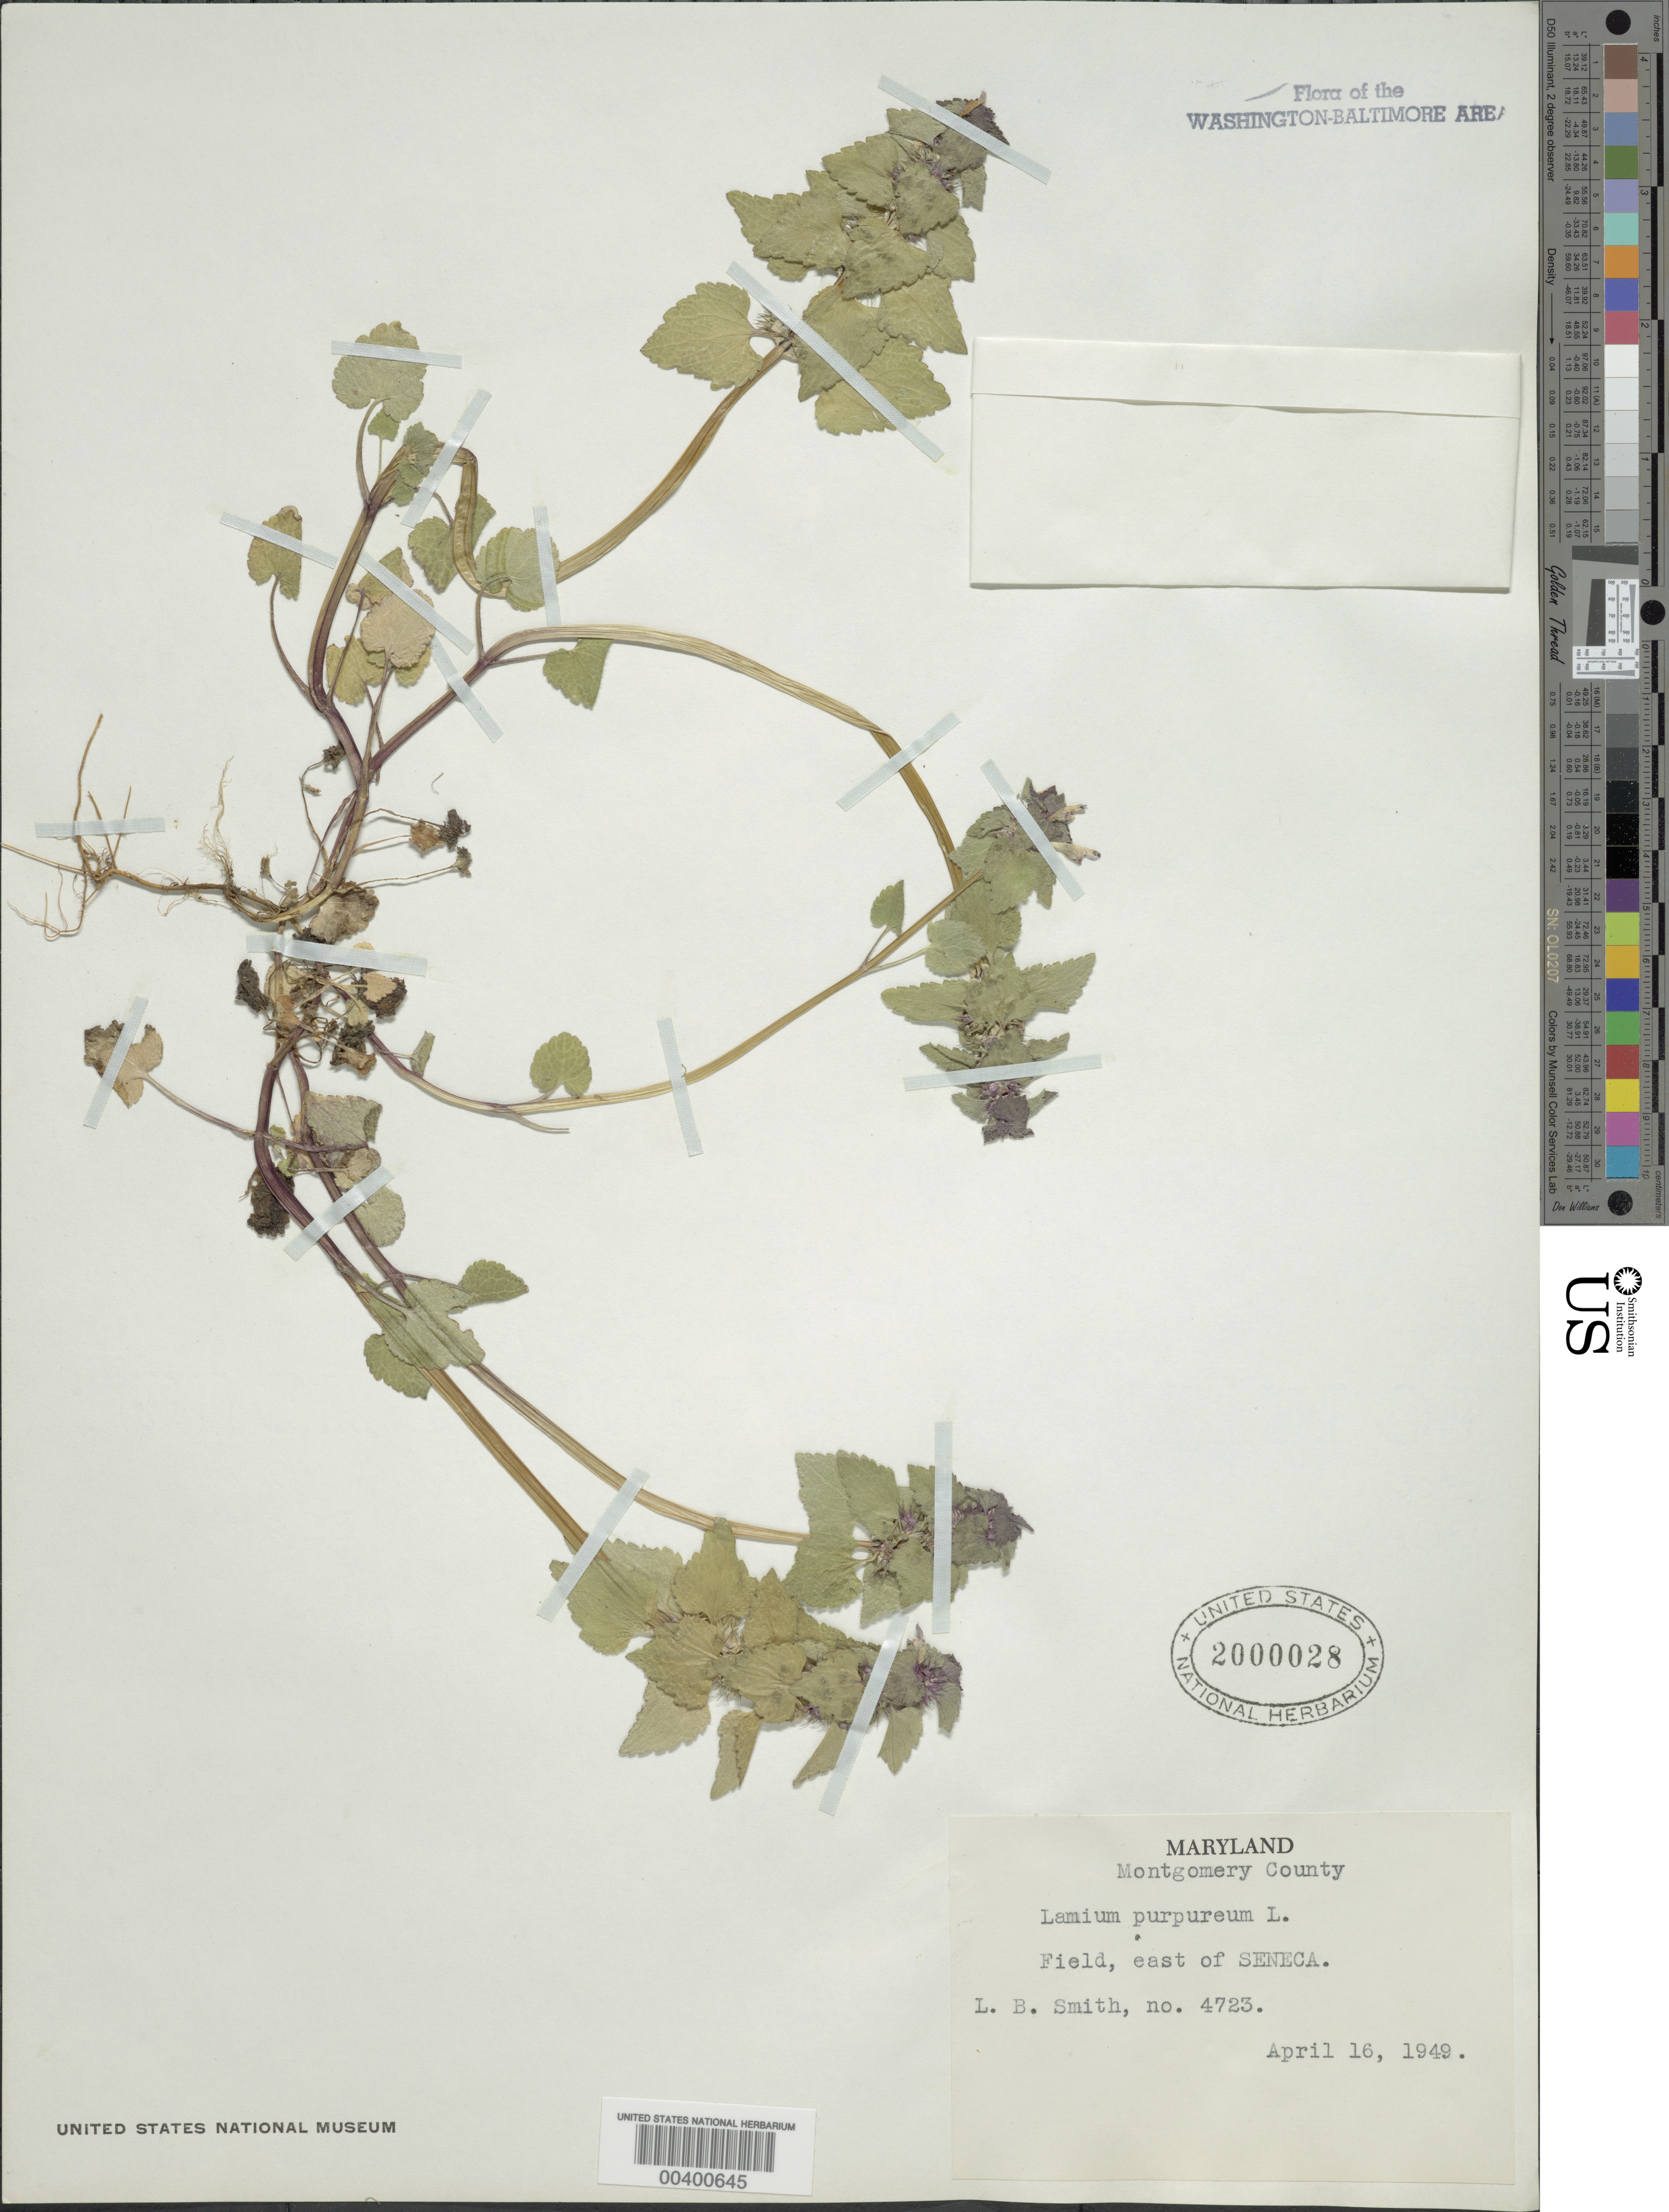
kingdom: Plantae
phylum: Tracheophyta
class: Magnoliopsida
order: Lamiales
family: Lamiaceae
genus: Lamium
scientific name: Lamium purpureum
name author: L.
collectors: L. Smith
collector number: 4723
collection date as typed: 16 Apr 1949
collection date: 1949-04-16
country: United States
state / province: Maryland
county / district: Montgomery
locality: East of Seneca C. & O. Canal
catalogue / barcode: US 2000028